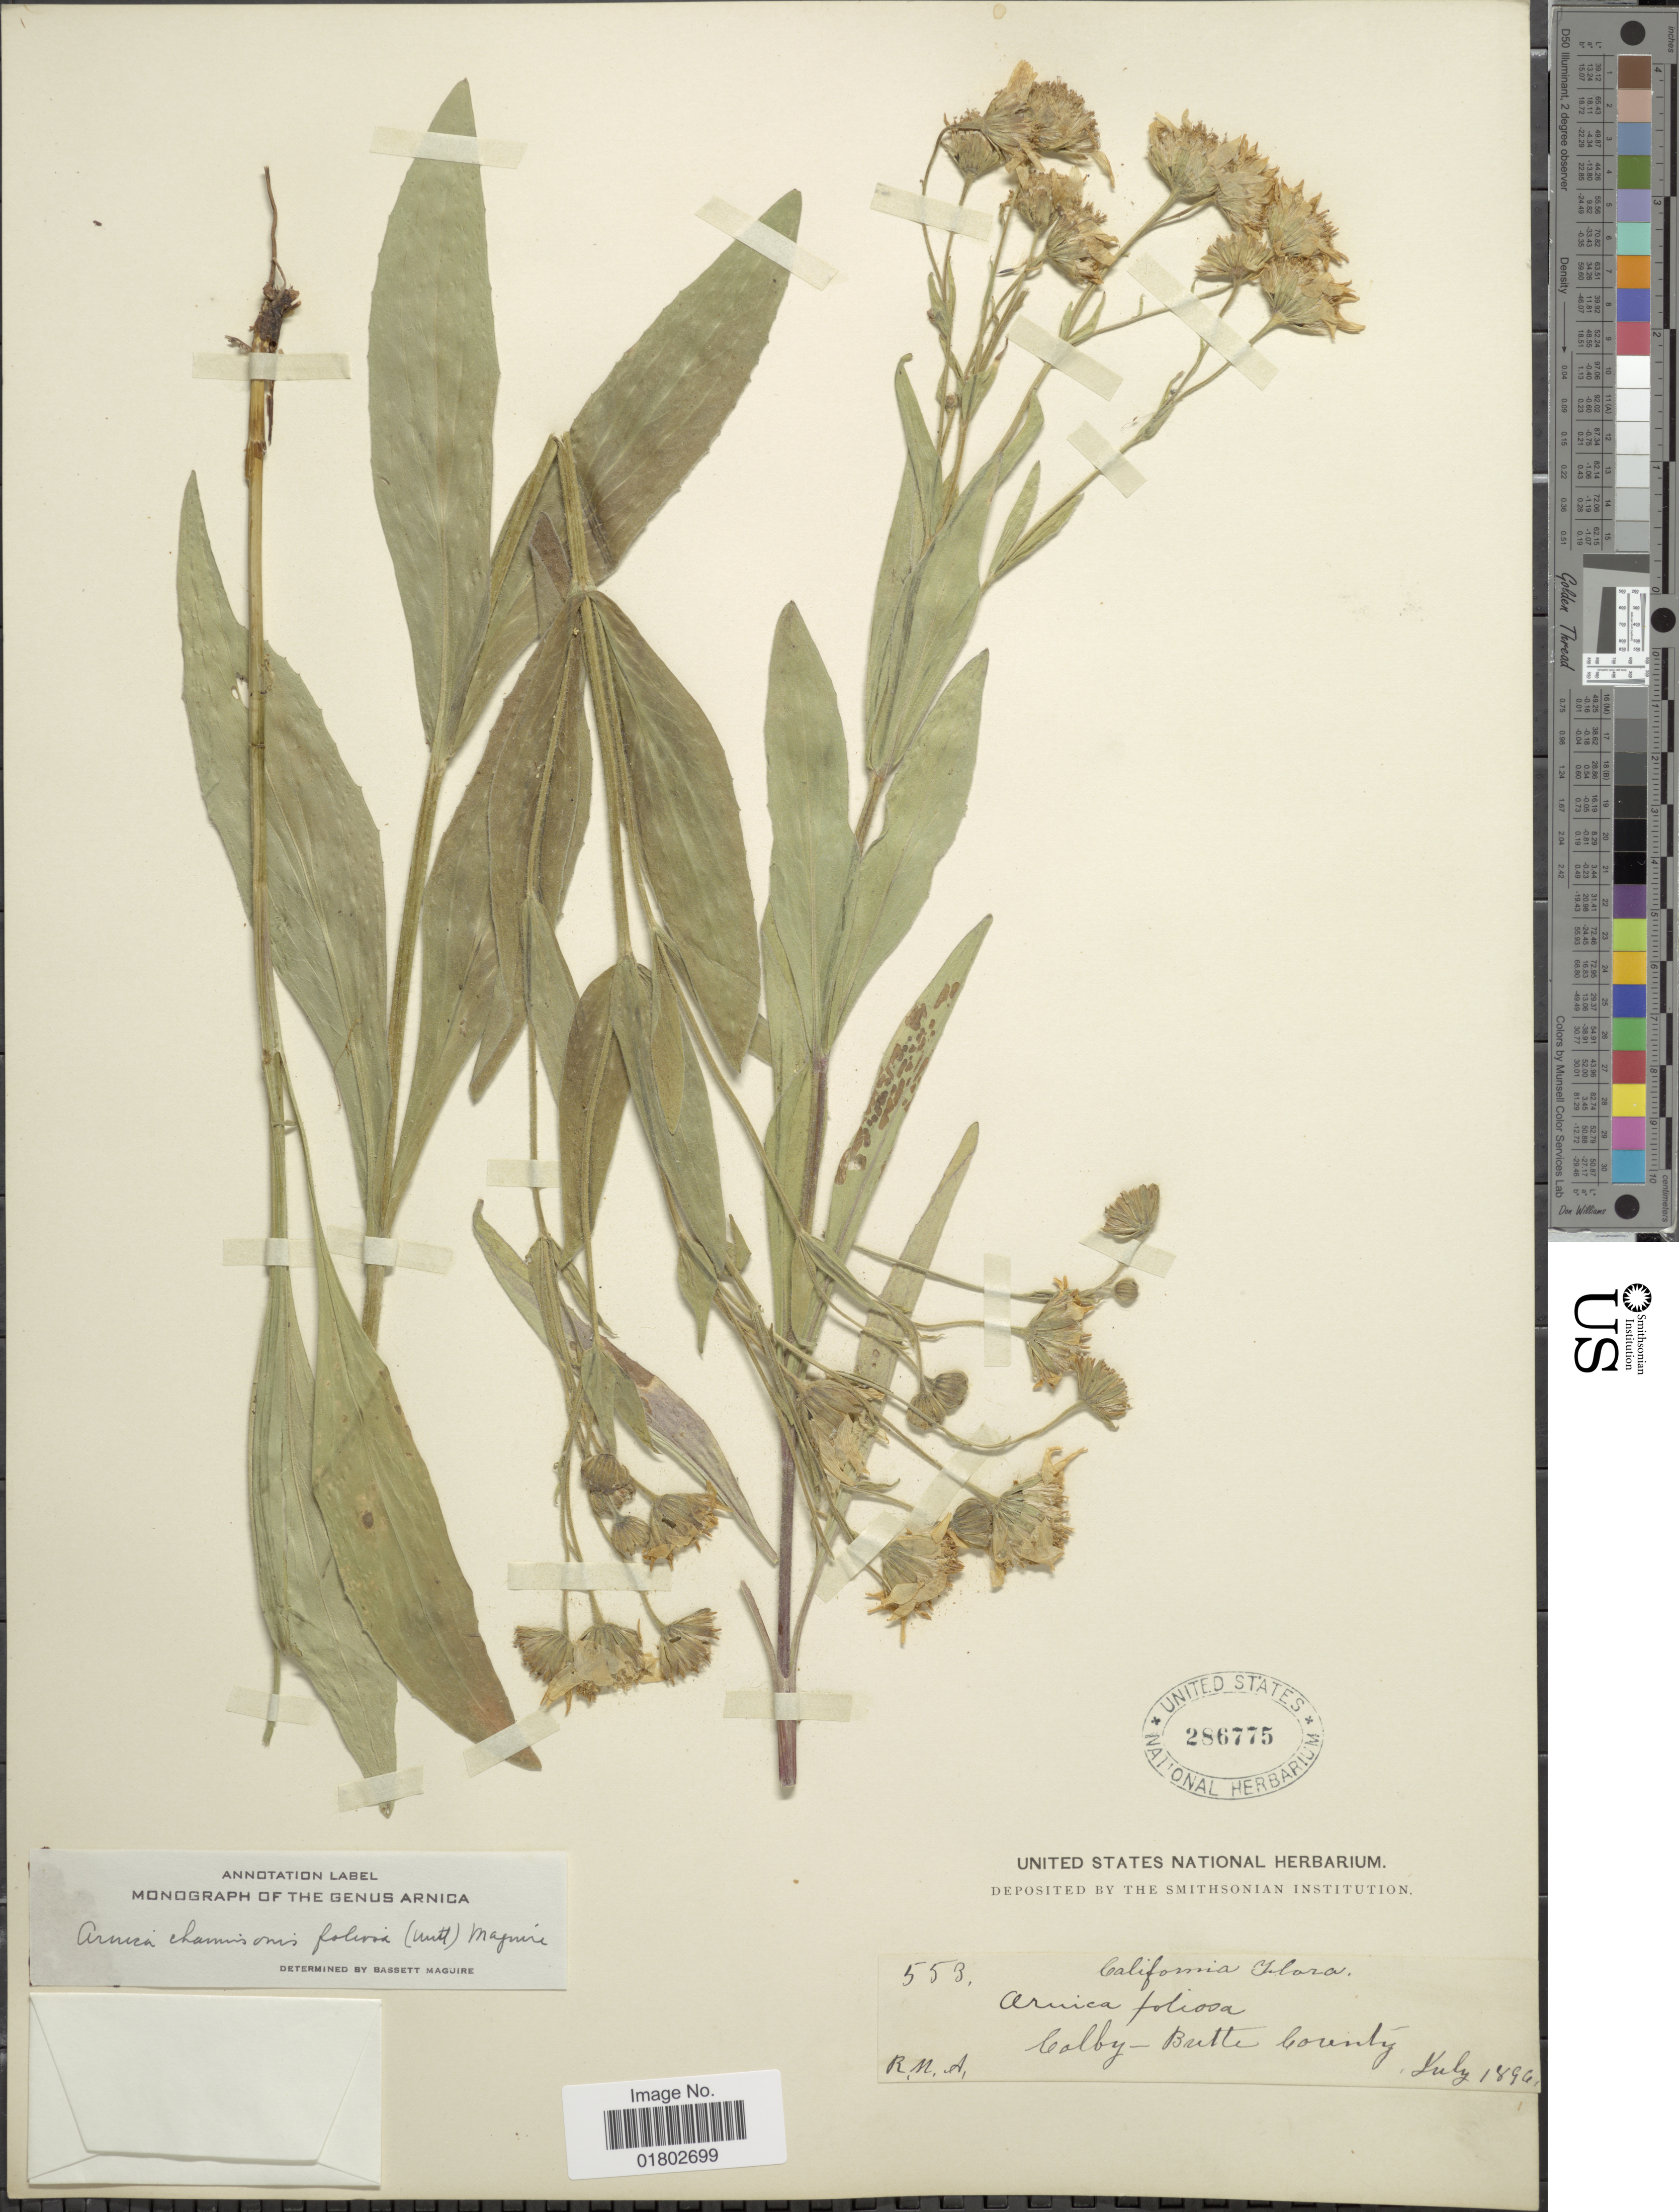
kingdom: Plantae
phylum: Tracheophyta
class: Magnoliopsida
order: Asterales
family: Asteraceae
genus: Arnica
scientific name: Arnica chamissonis subsp. foliosa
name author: (Nutt.) Maguire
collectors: R. M. A.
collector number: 553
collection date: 1896-07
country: United States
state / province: California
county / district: Butte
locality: Colby - Butte County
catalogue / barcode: US 286775